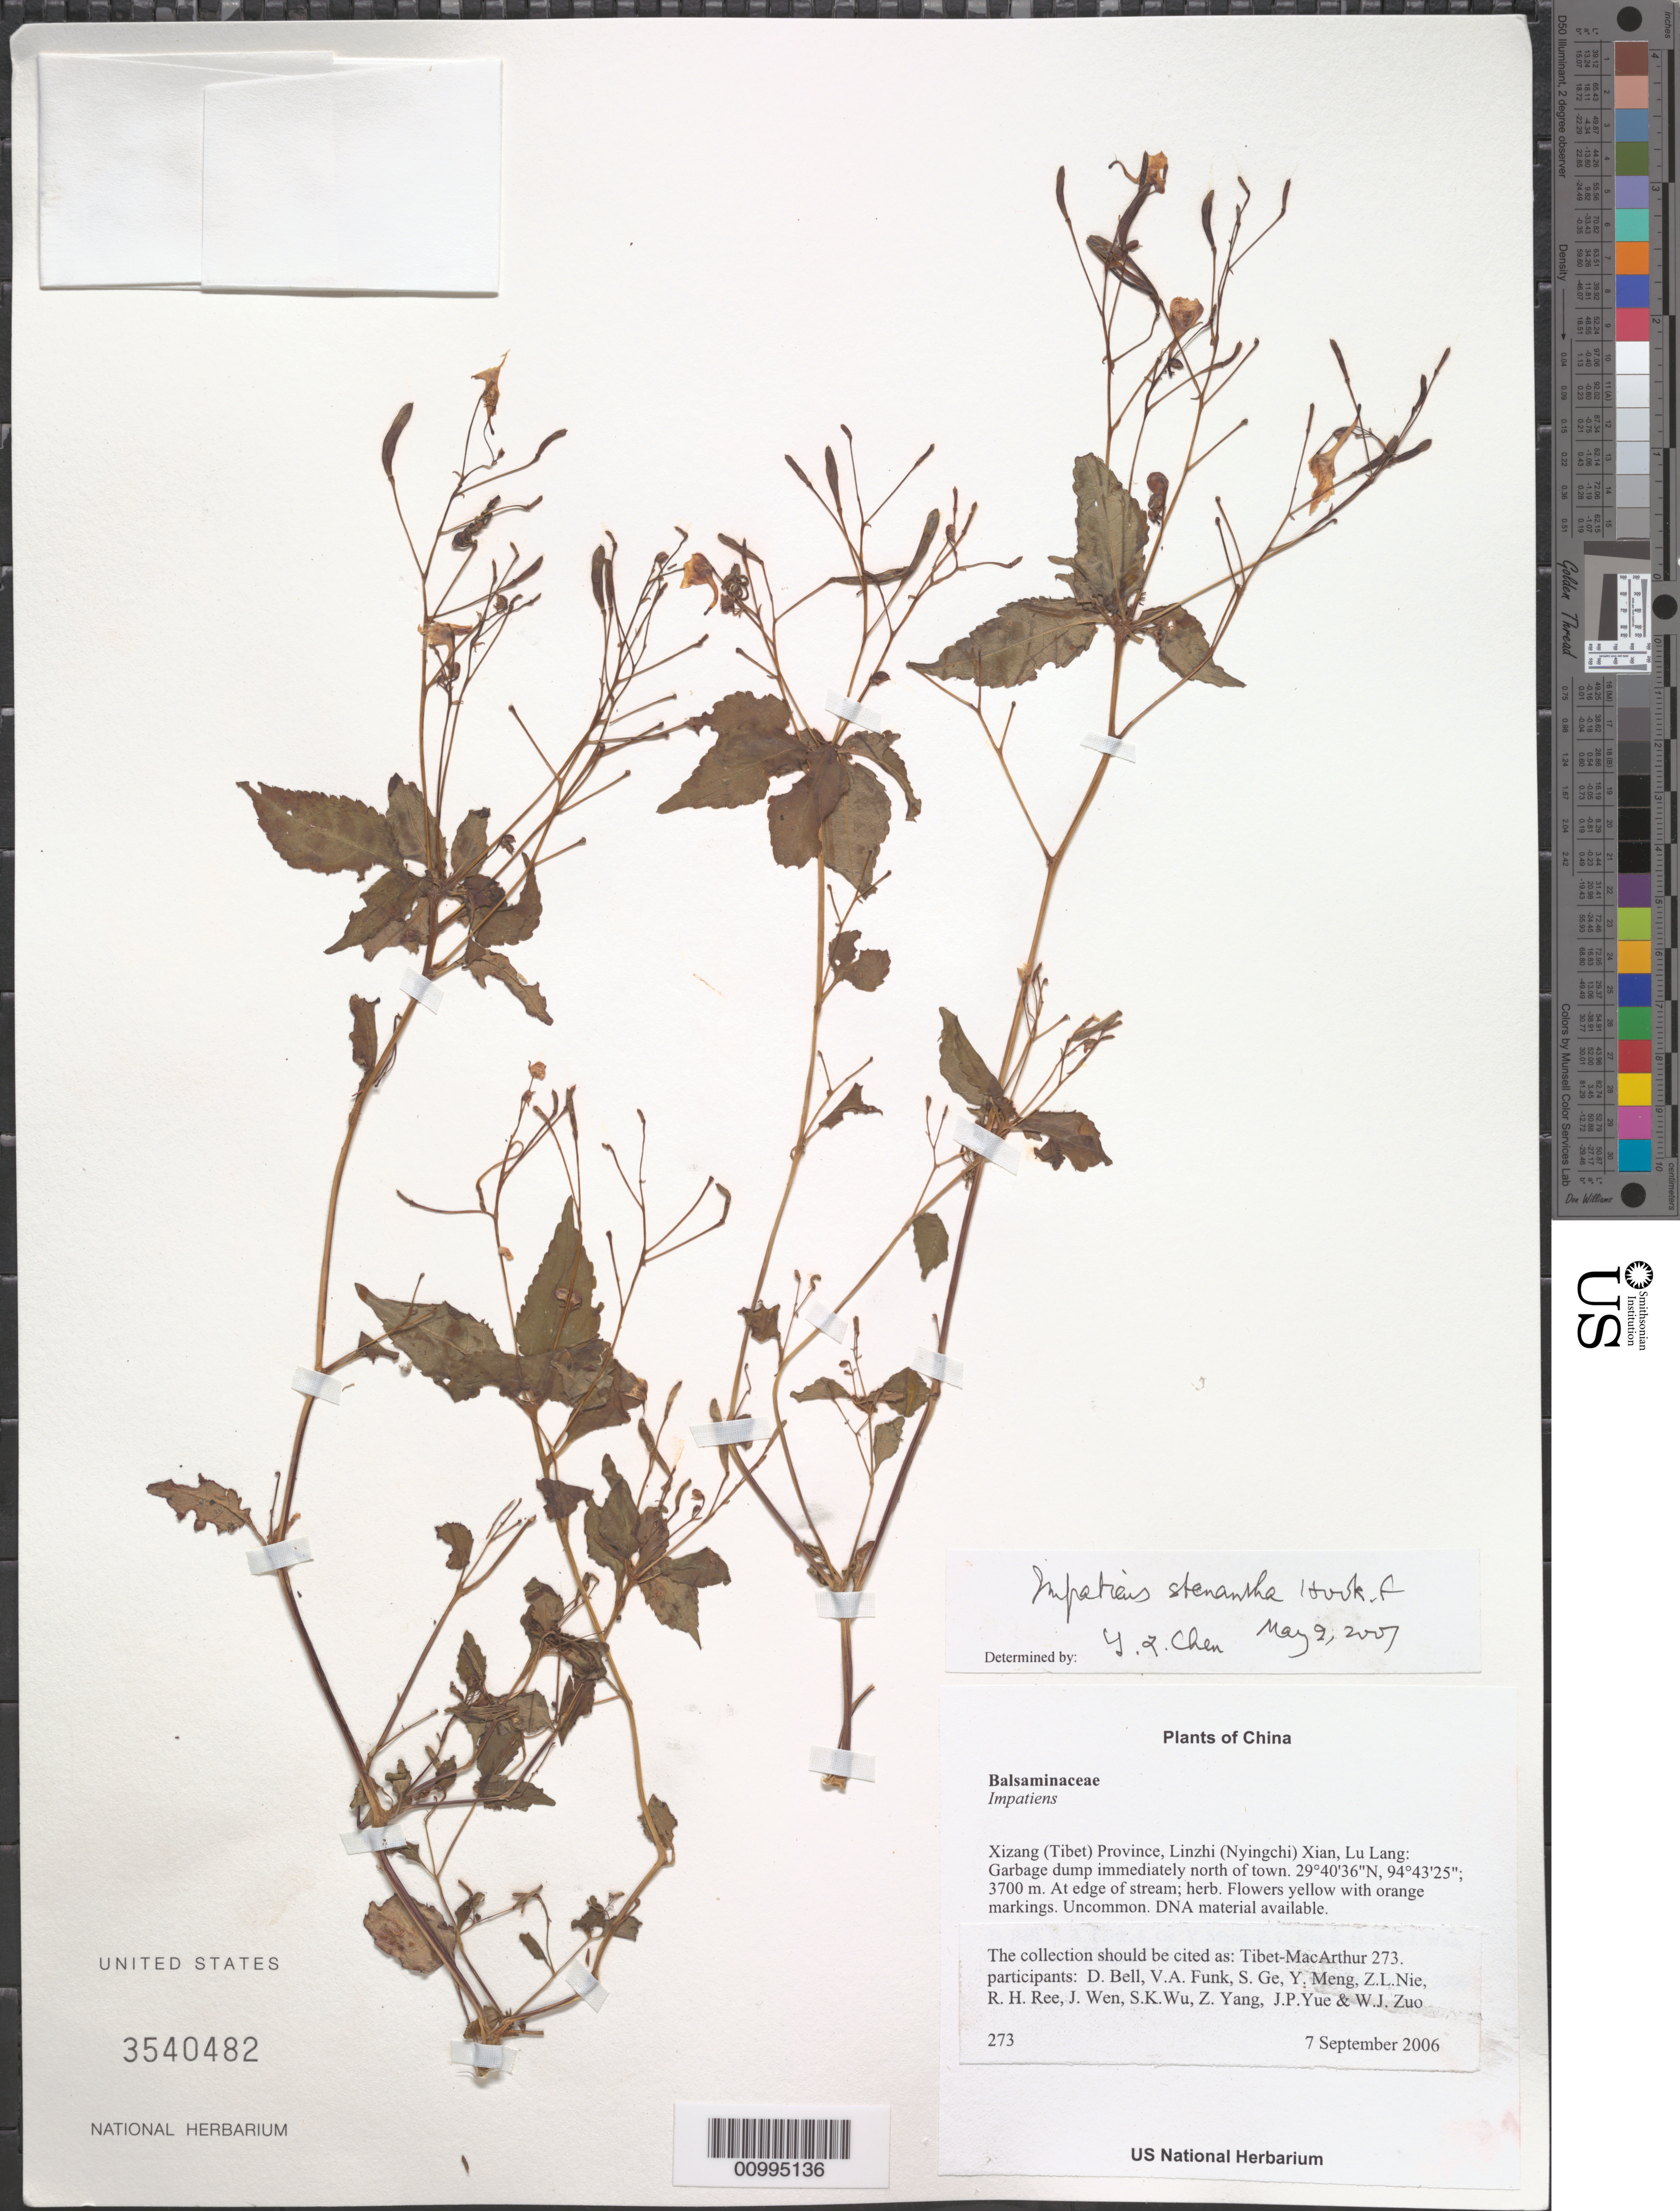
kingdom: Plantae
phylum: Tracheophyta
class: Magnoliopsida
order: Ericales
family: Balsaminaceae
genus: Impatiens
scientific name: Impatiens stenantha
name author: Hook. f.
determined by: Yilin Chen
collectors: Tibet-MacArthur, D. A. Bell, V. Funk, S. Ge, Y. Meng, Z. Nie, R. Ree, J. Wen, S. K. Wu, Z. Yang, J. Yue & W. Zuo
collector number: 273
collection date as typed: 07 Sep 2006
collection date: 2006-09-07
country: China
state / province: Xizang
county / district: Linzhi (Nyingchi) Xian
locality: Lu Lang. Garbage dump immediately north of town.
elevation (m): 3700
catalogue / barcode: US 3540482